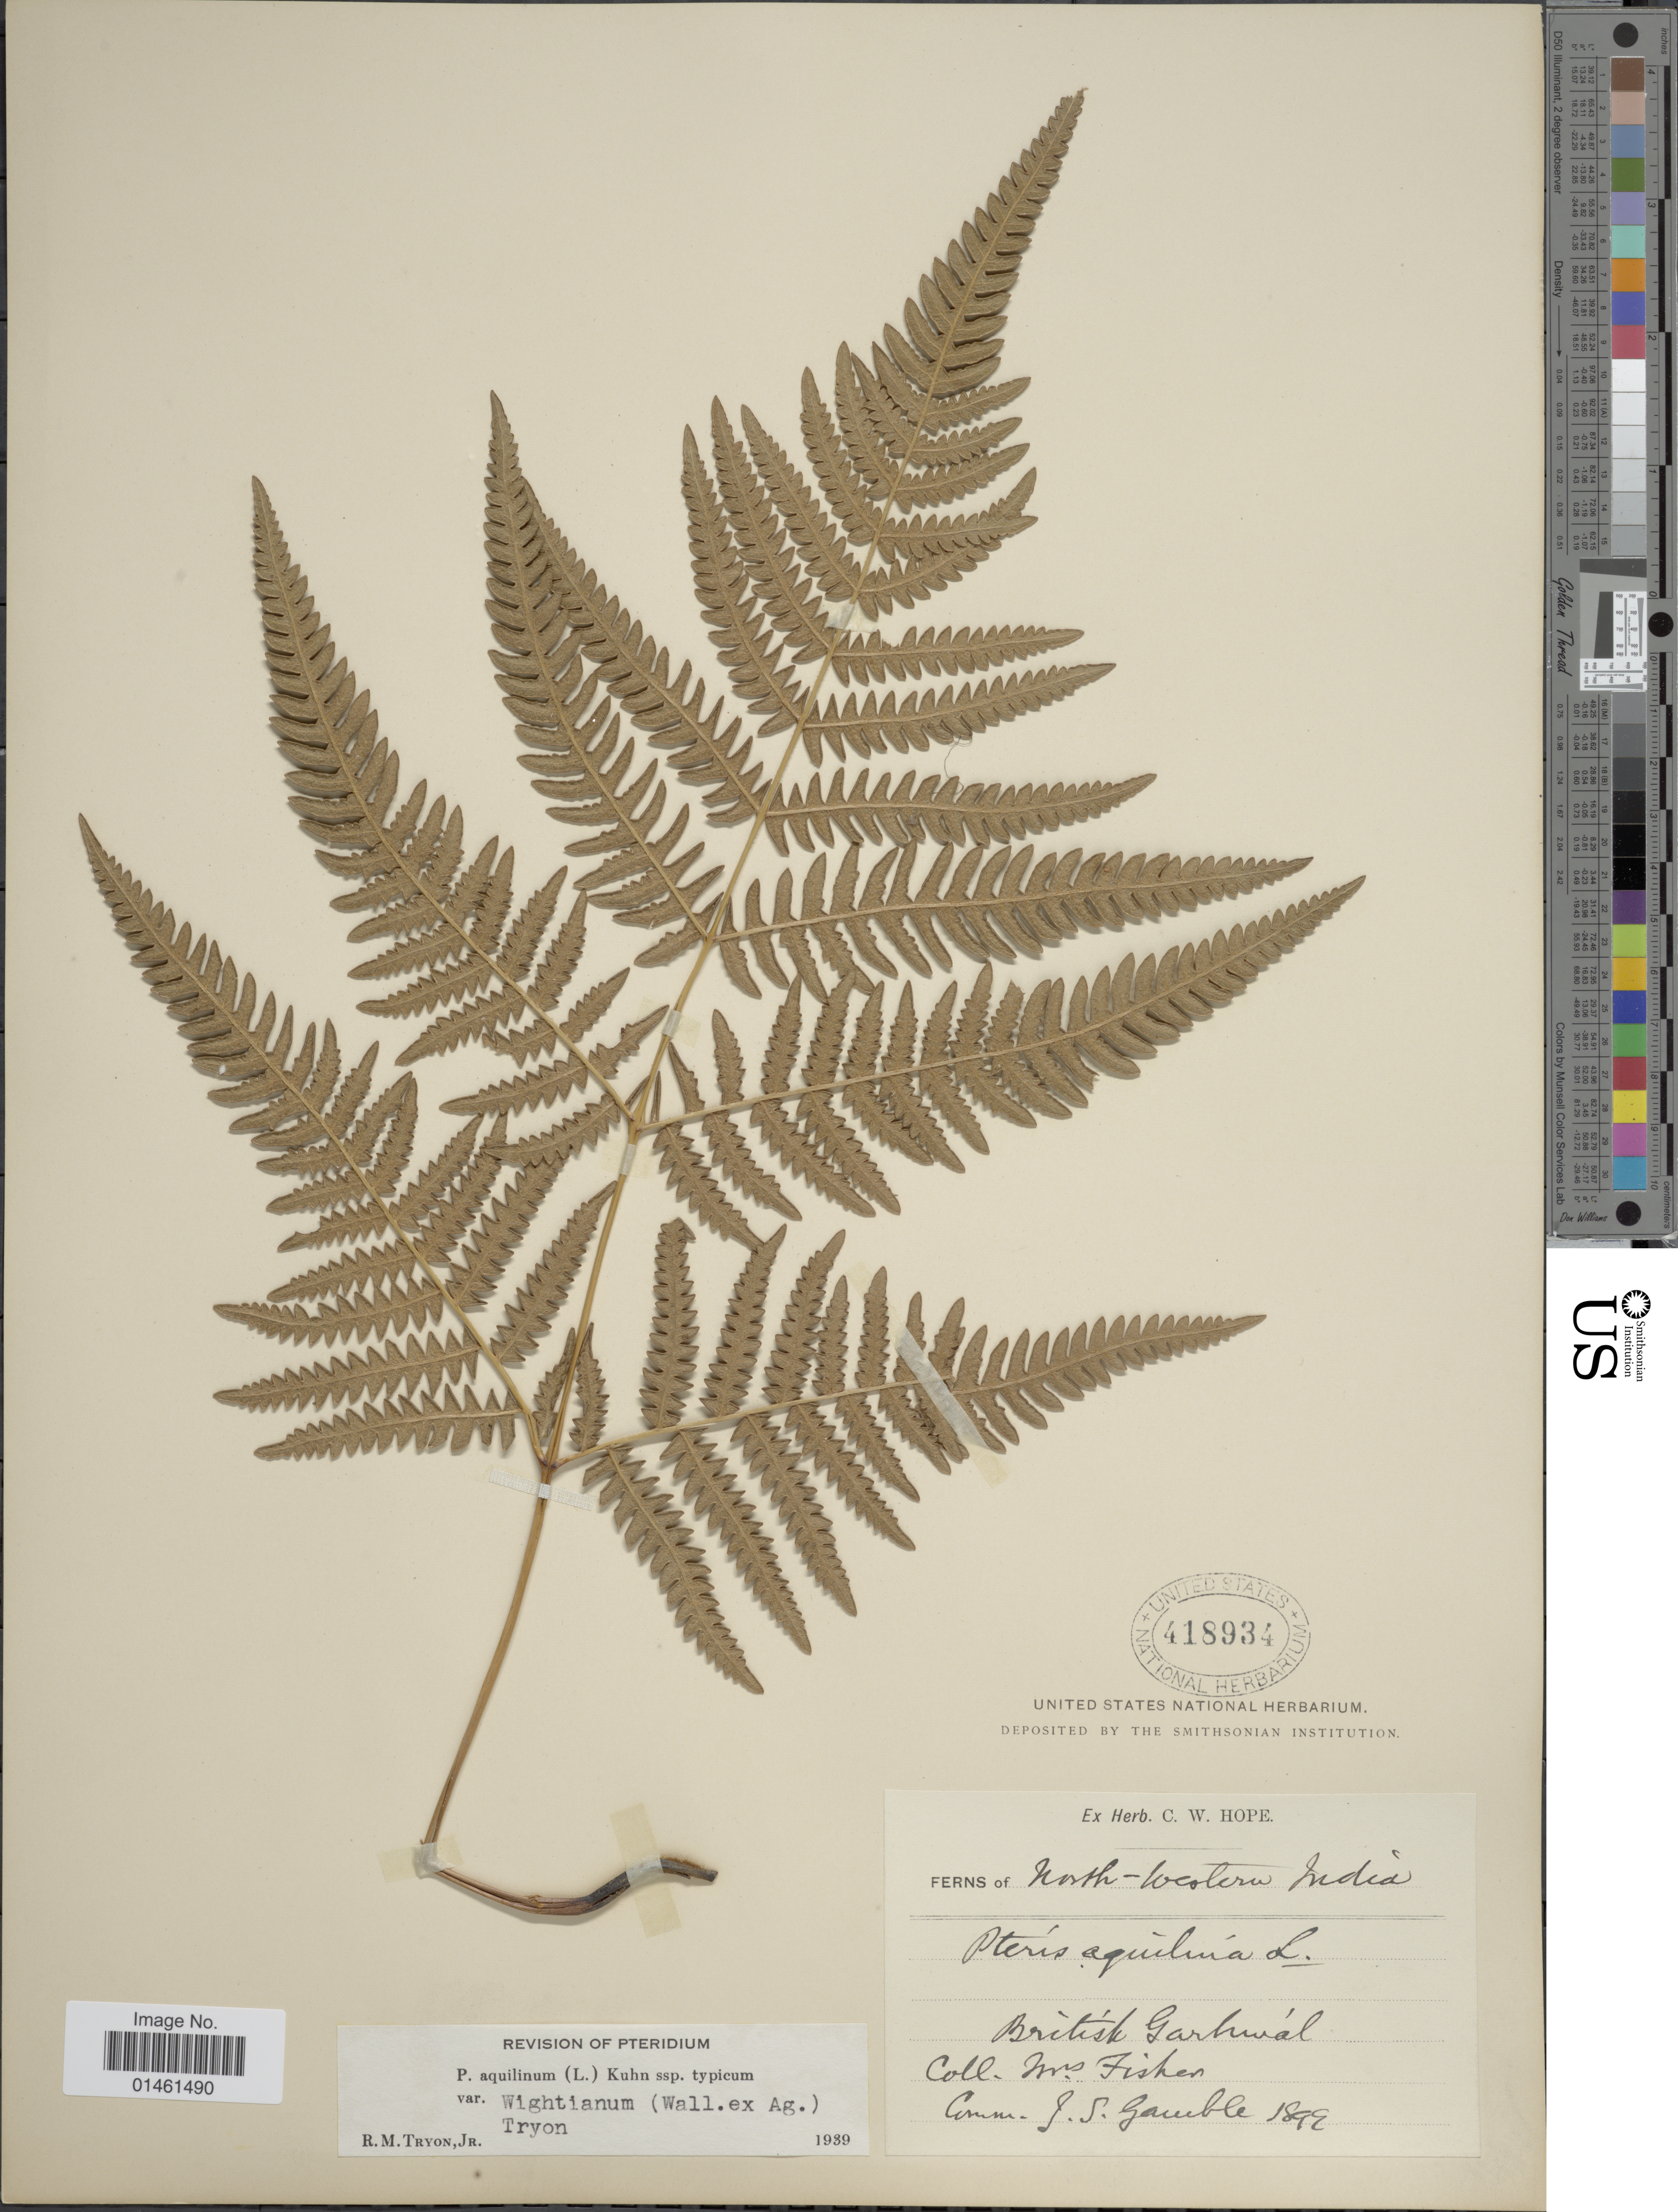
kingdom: Plantae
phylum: Tracheophyta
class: Polypodiopsida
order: Polypodiales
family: Dennstaedtiaceae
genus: Pteridium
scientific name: Pteridium aquilinum var. wightianum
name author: (J. Agardh) R.M. Tryon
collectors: Fisher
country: India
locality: British Garhwal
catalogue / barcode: US 418934